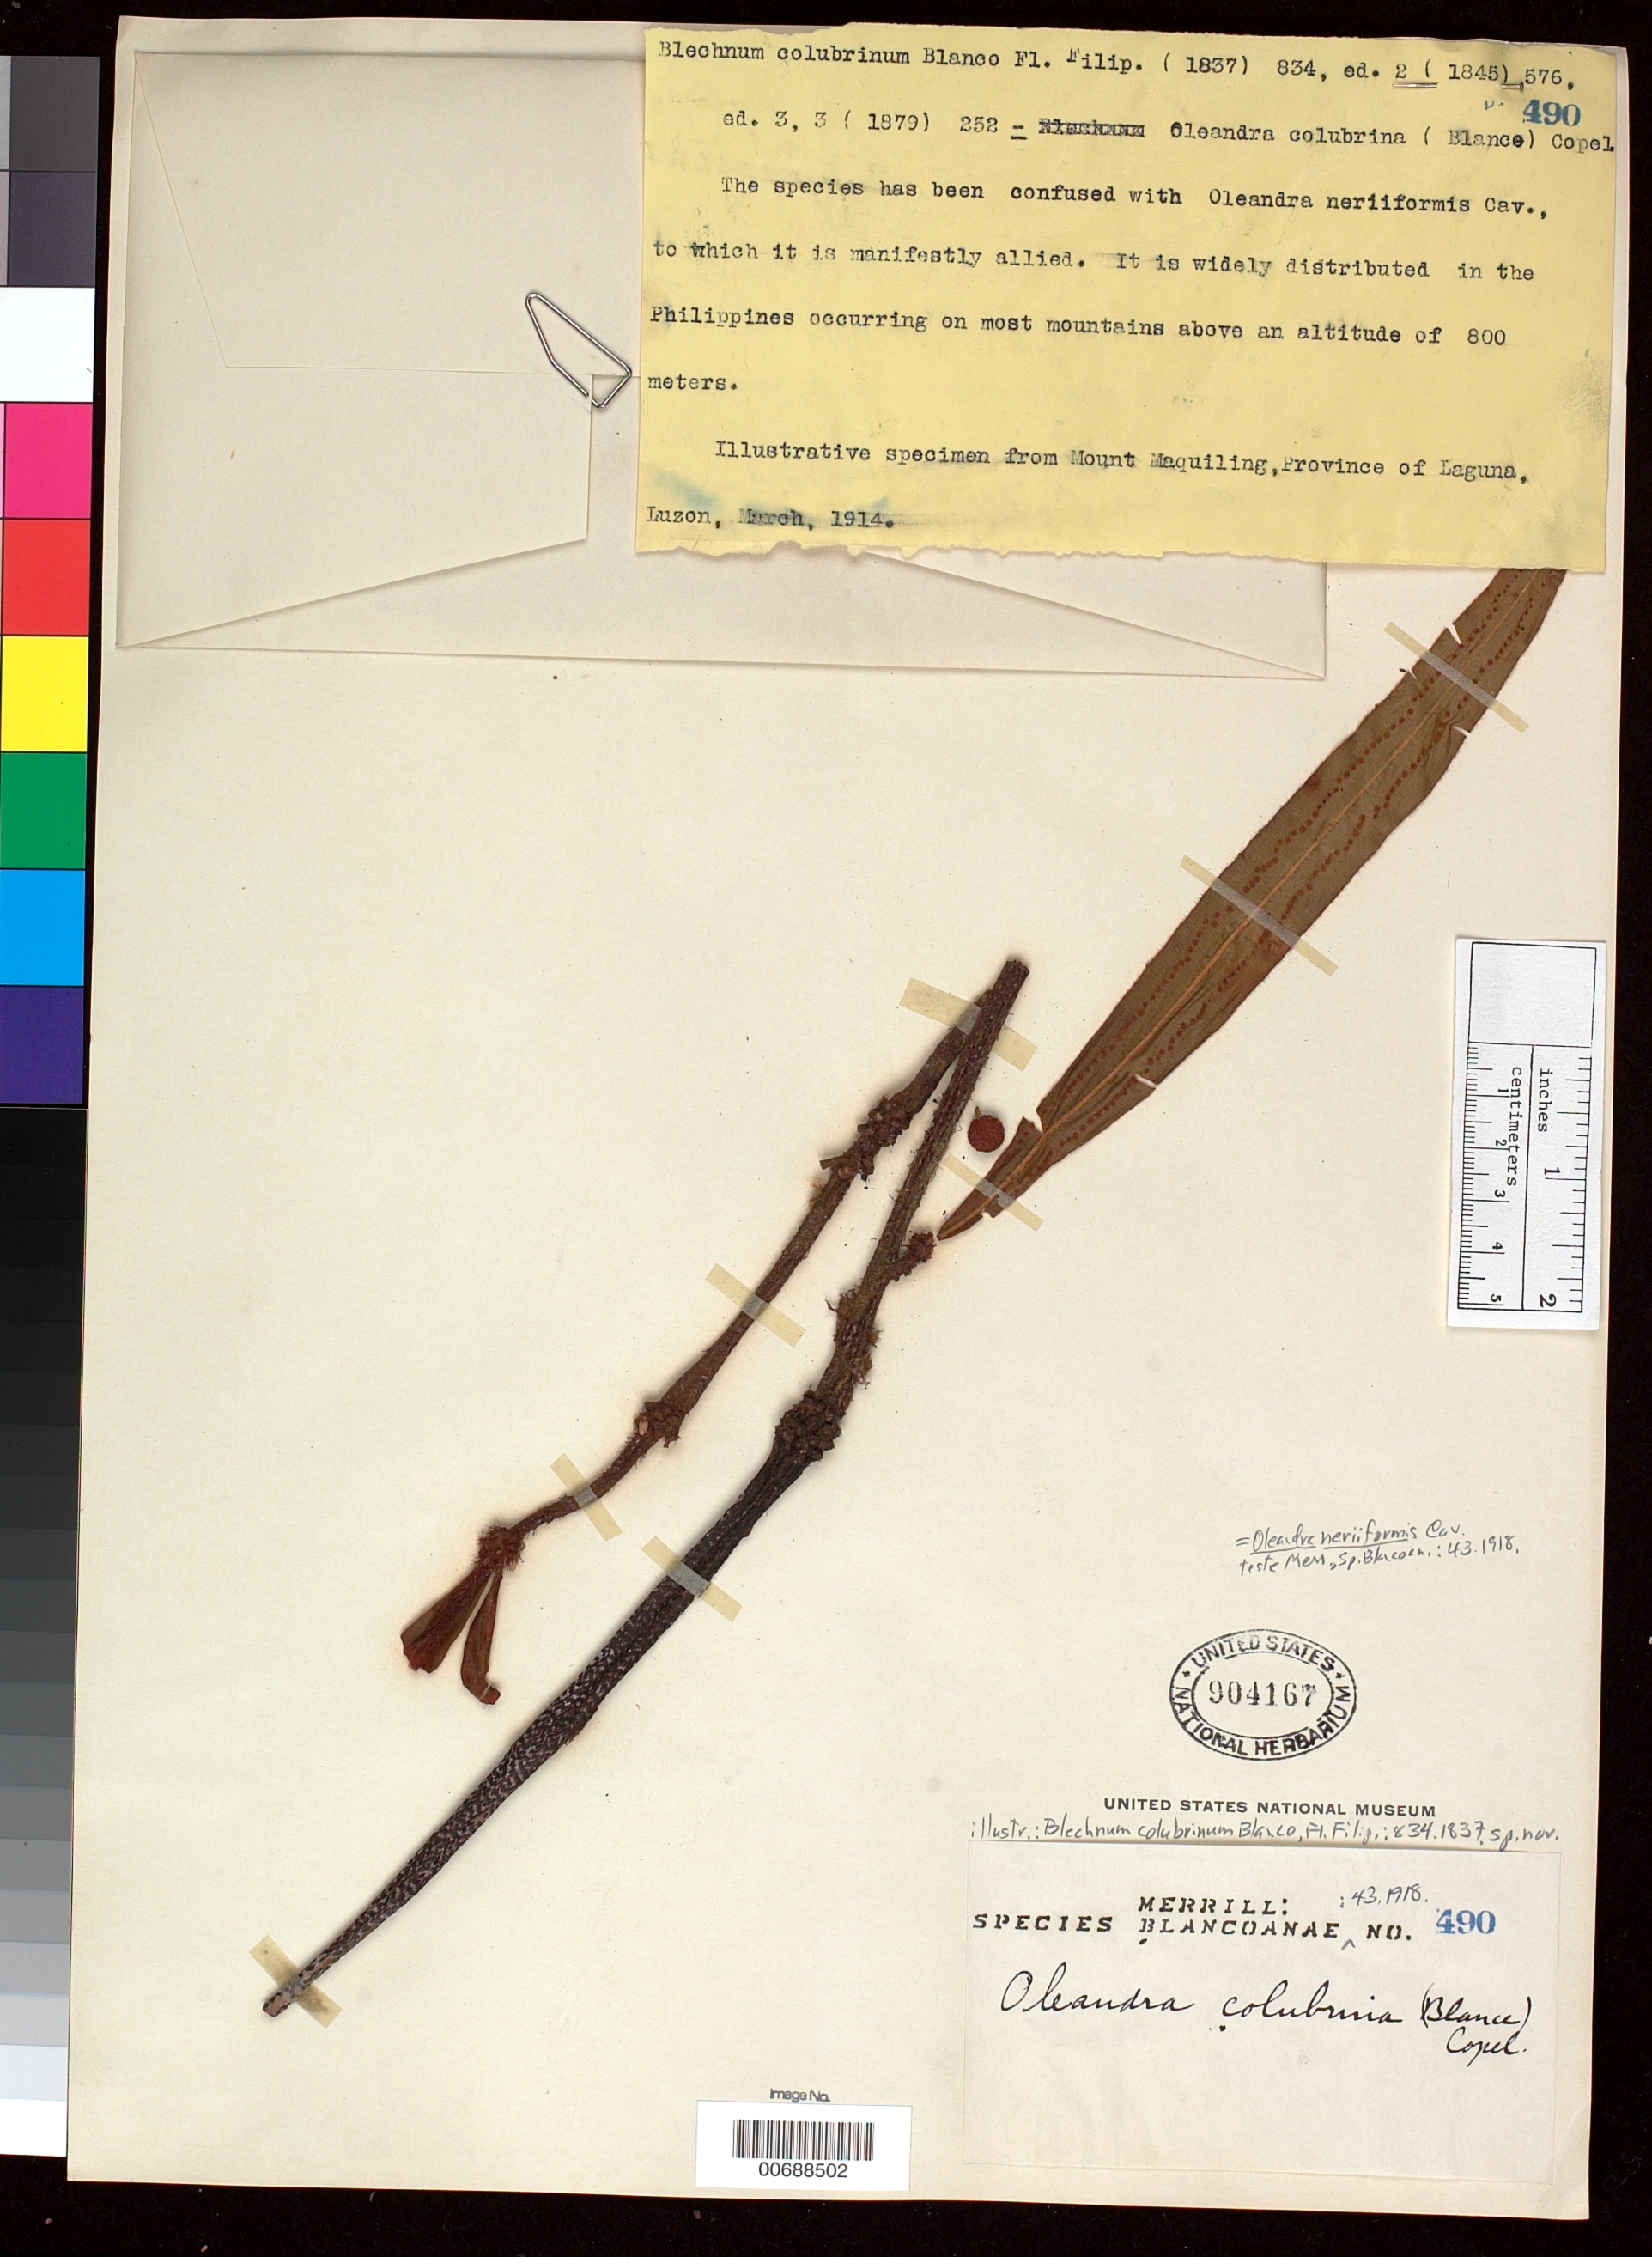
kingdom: Plantae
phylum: Tracheophyta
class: Polypodiopsida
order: Polypodiales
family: Oleandraceae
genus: Oleandra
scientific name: Oleandra colubrina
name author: (Blanco) Copel.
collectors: E. D. Merrill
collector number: Sp. Blancoan. 0490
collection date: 1914-03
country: Philippines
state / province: Calabarzon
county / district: Laguna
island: Luzon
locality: Mt. Maquiling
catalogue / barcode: US 904167